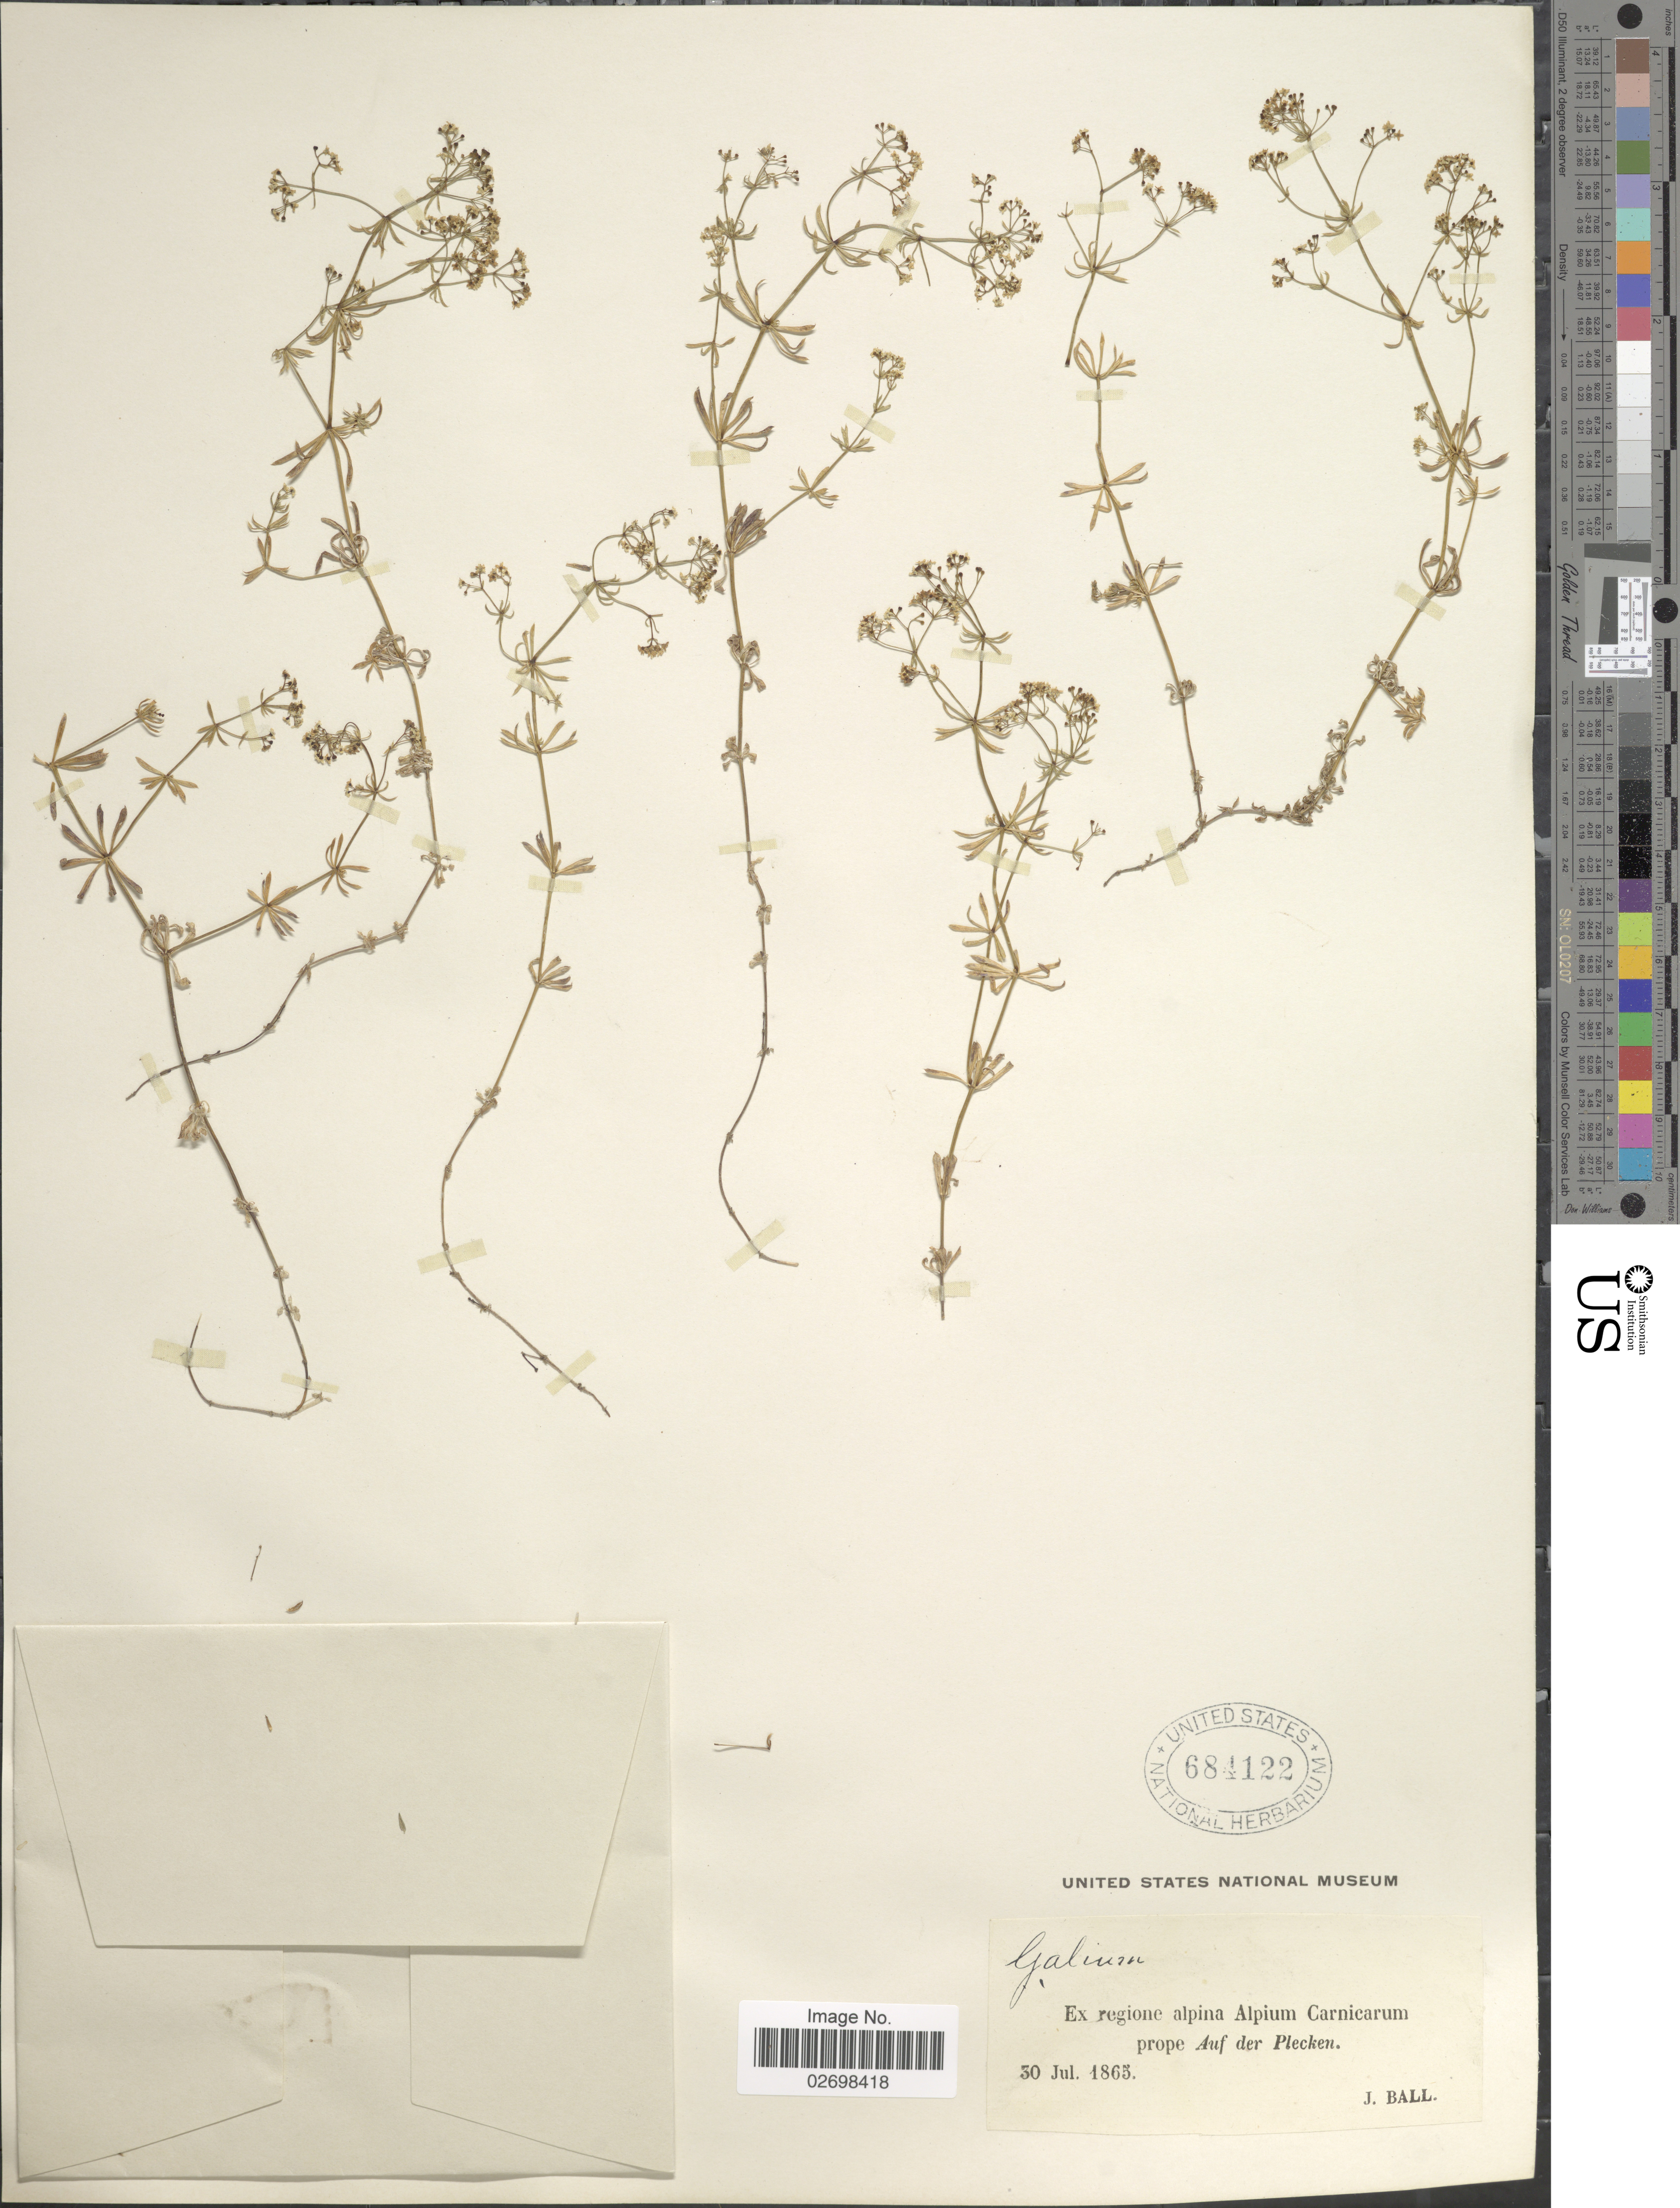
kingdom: Plantae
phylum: Tracheophyta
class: Magnoliopsida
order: Gentianales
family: Rubiaceae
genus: Galium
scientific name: Galium sp.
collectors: J. Ball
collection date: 1865-07-30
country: Germany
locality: Regione alpina Alpium Carnicarum prope Auf der Plecken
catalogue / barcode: US 684122